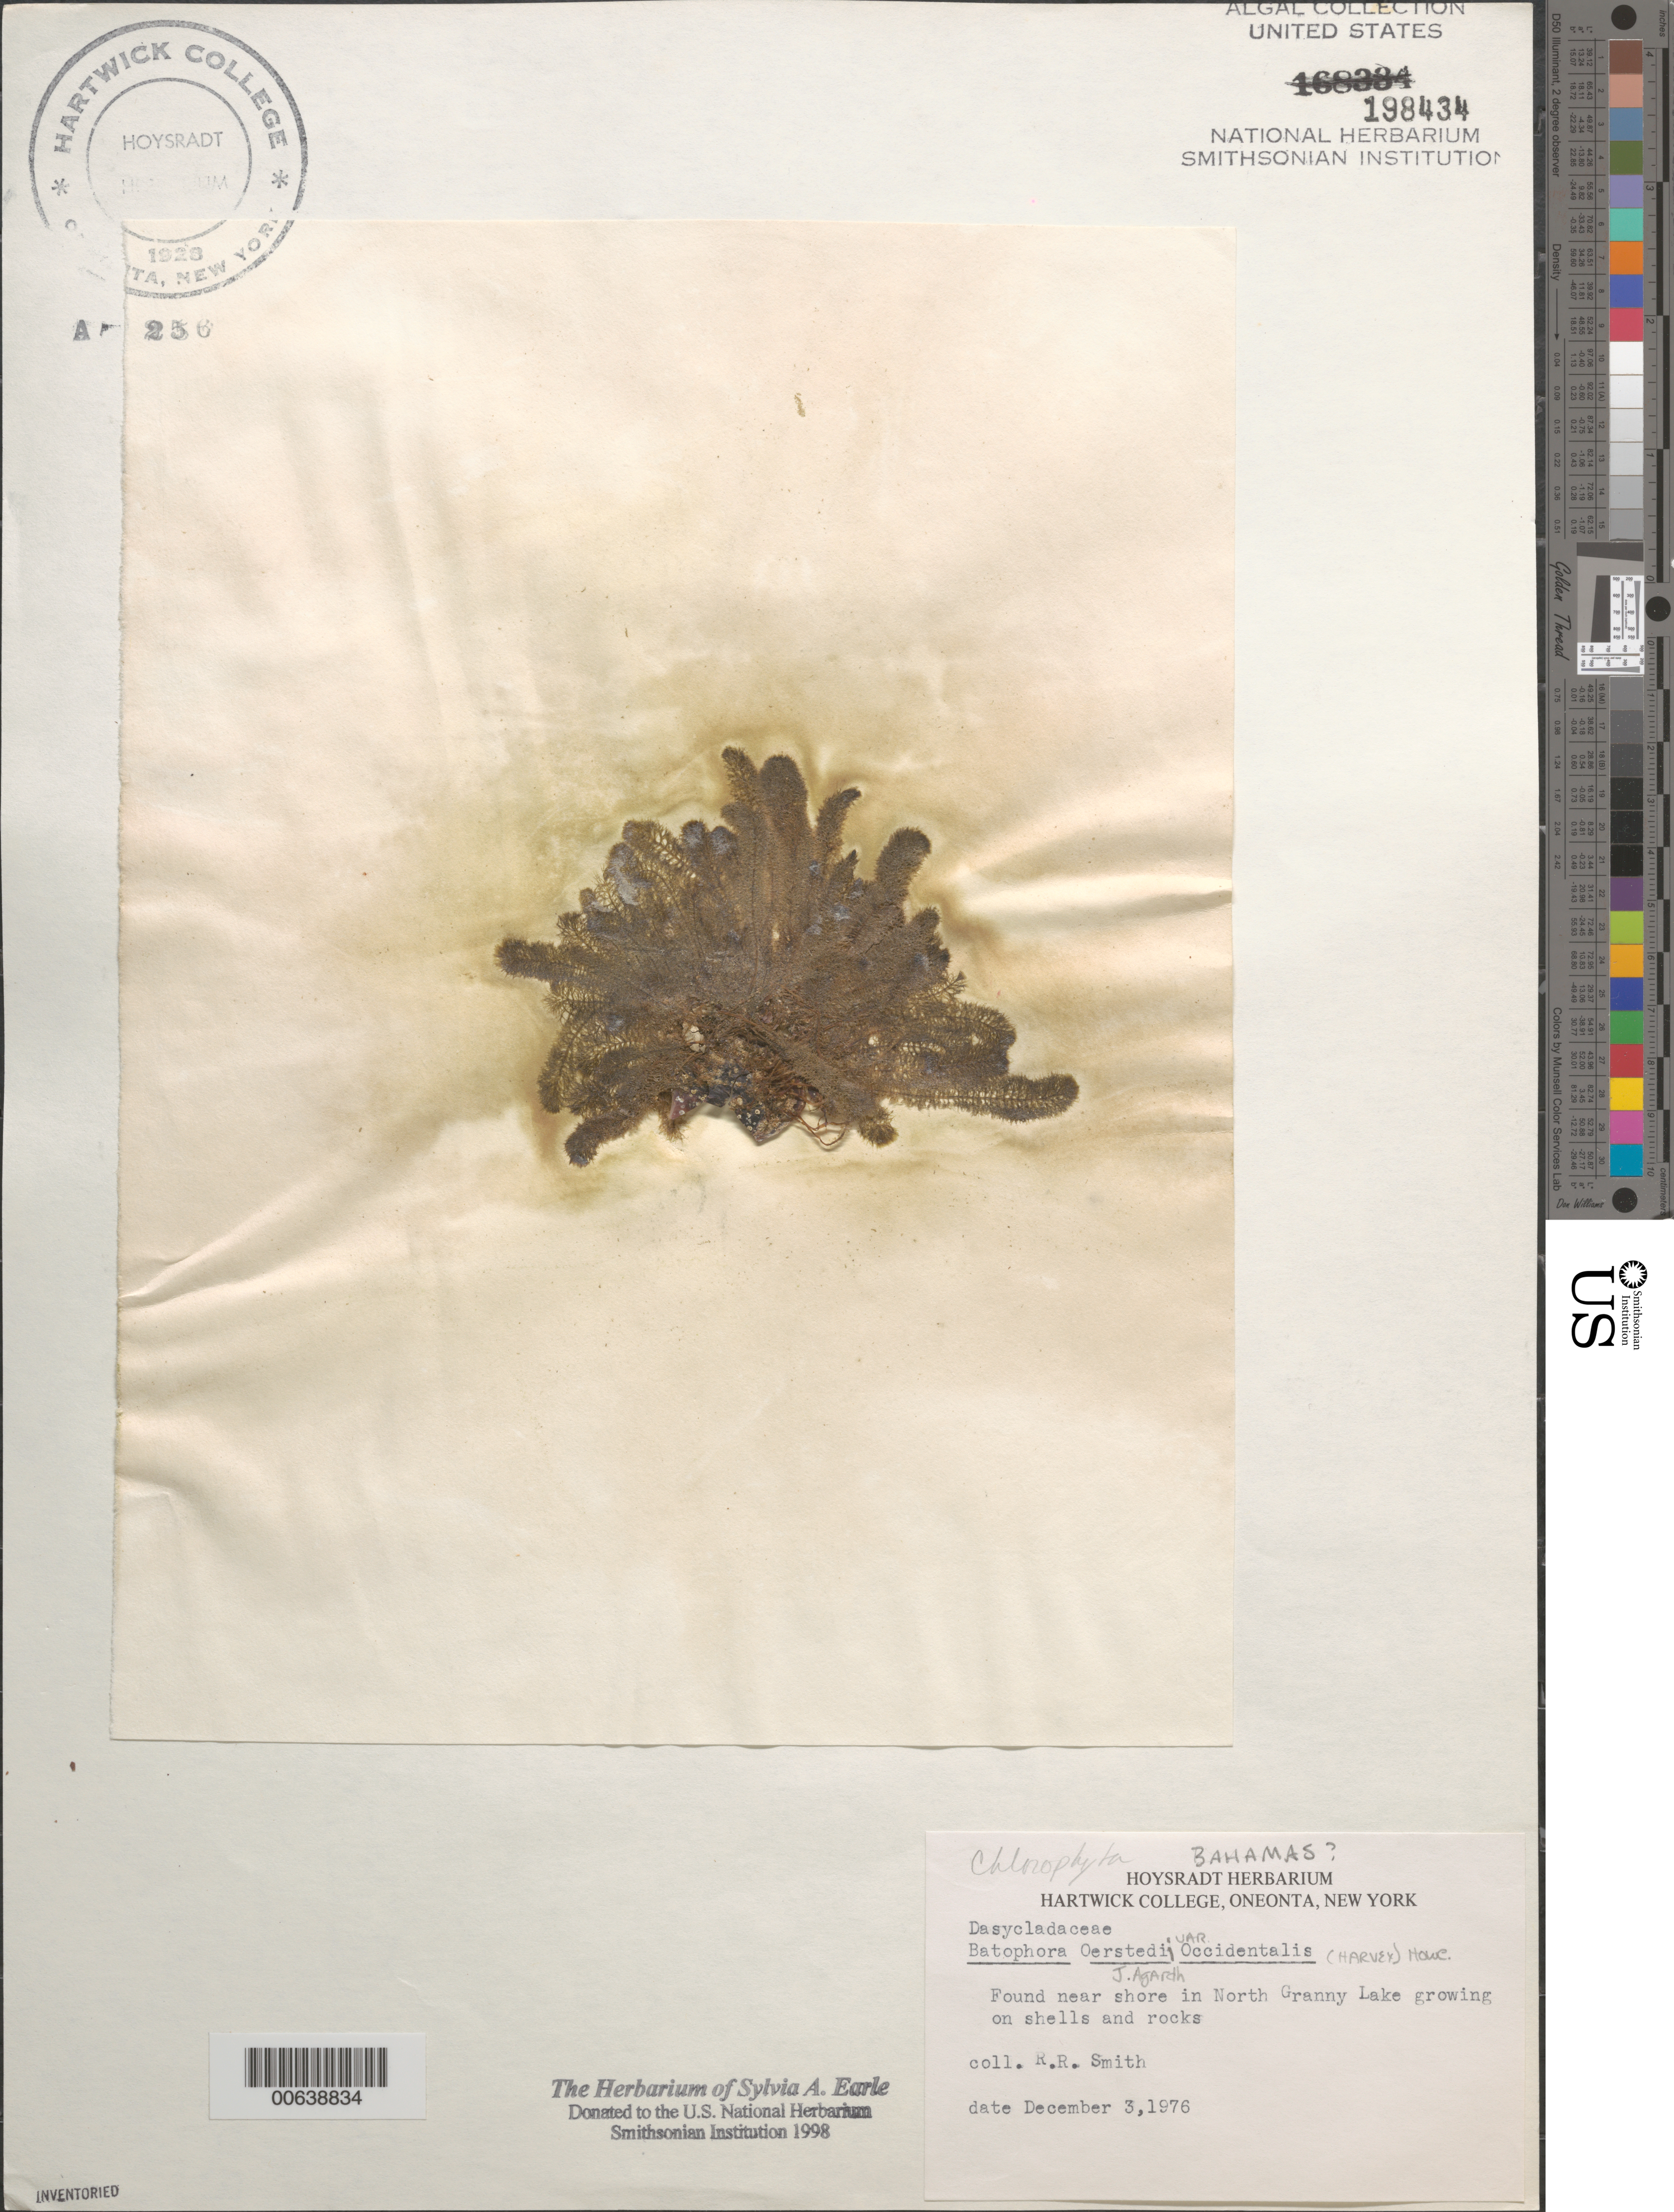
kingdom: Plantae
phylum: Chlorophyta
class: Ulvophyceae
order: Dasycladales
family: Dasycladaceae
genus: Batophora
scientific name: Batophora oerstedii var. occidentalis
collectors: R. R. Smith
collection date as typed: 03 Dec 1976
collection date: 1976-12-03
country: Bahamas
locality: North granny lake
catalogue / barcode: US 198434